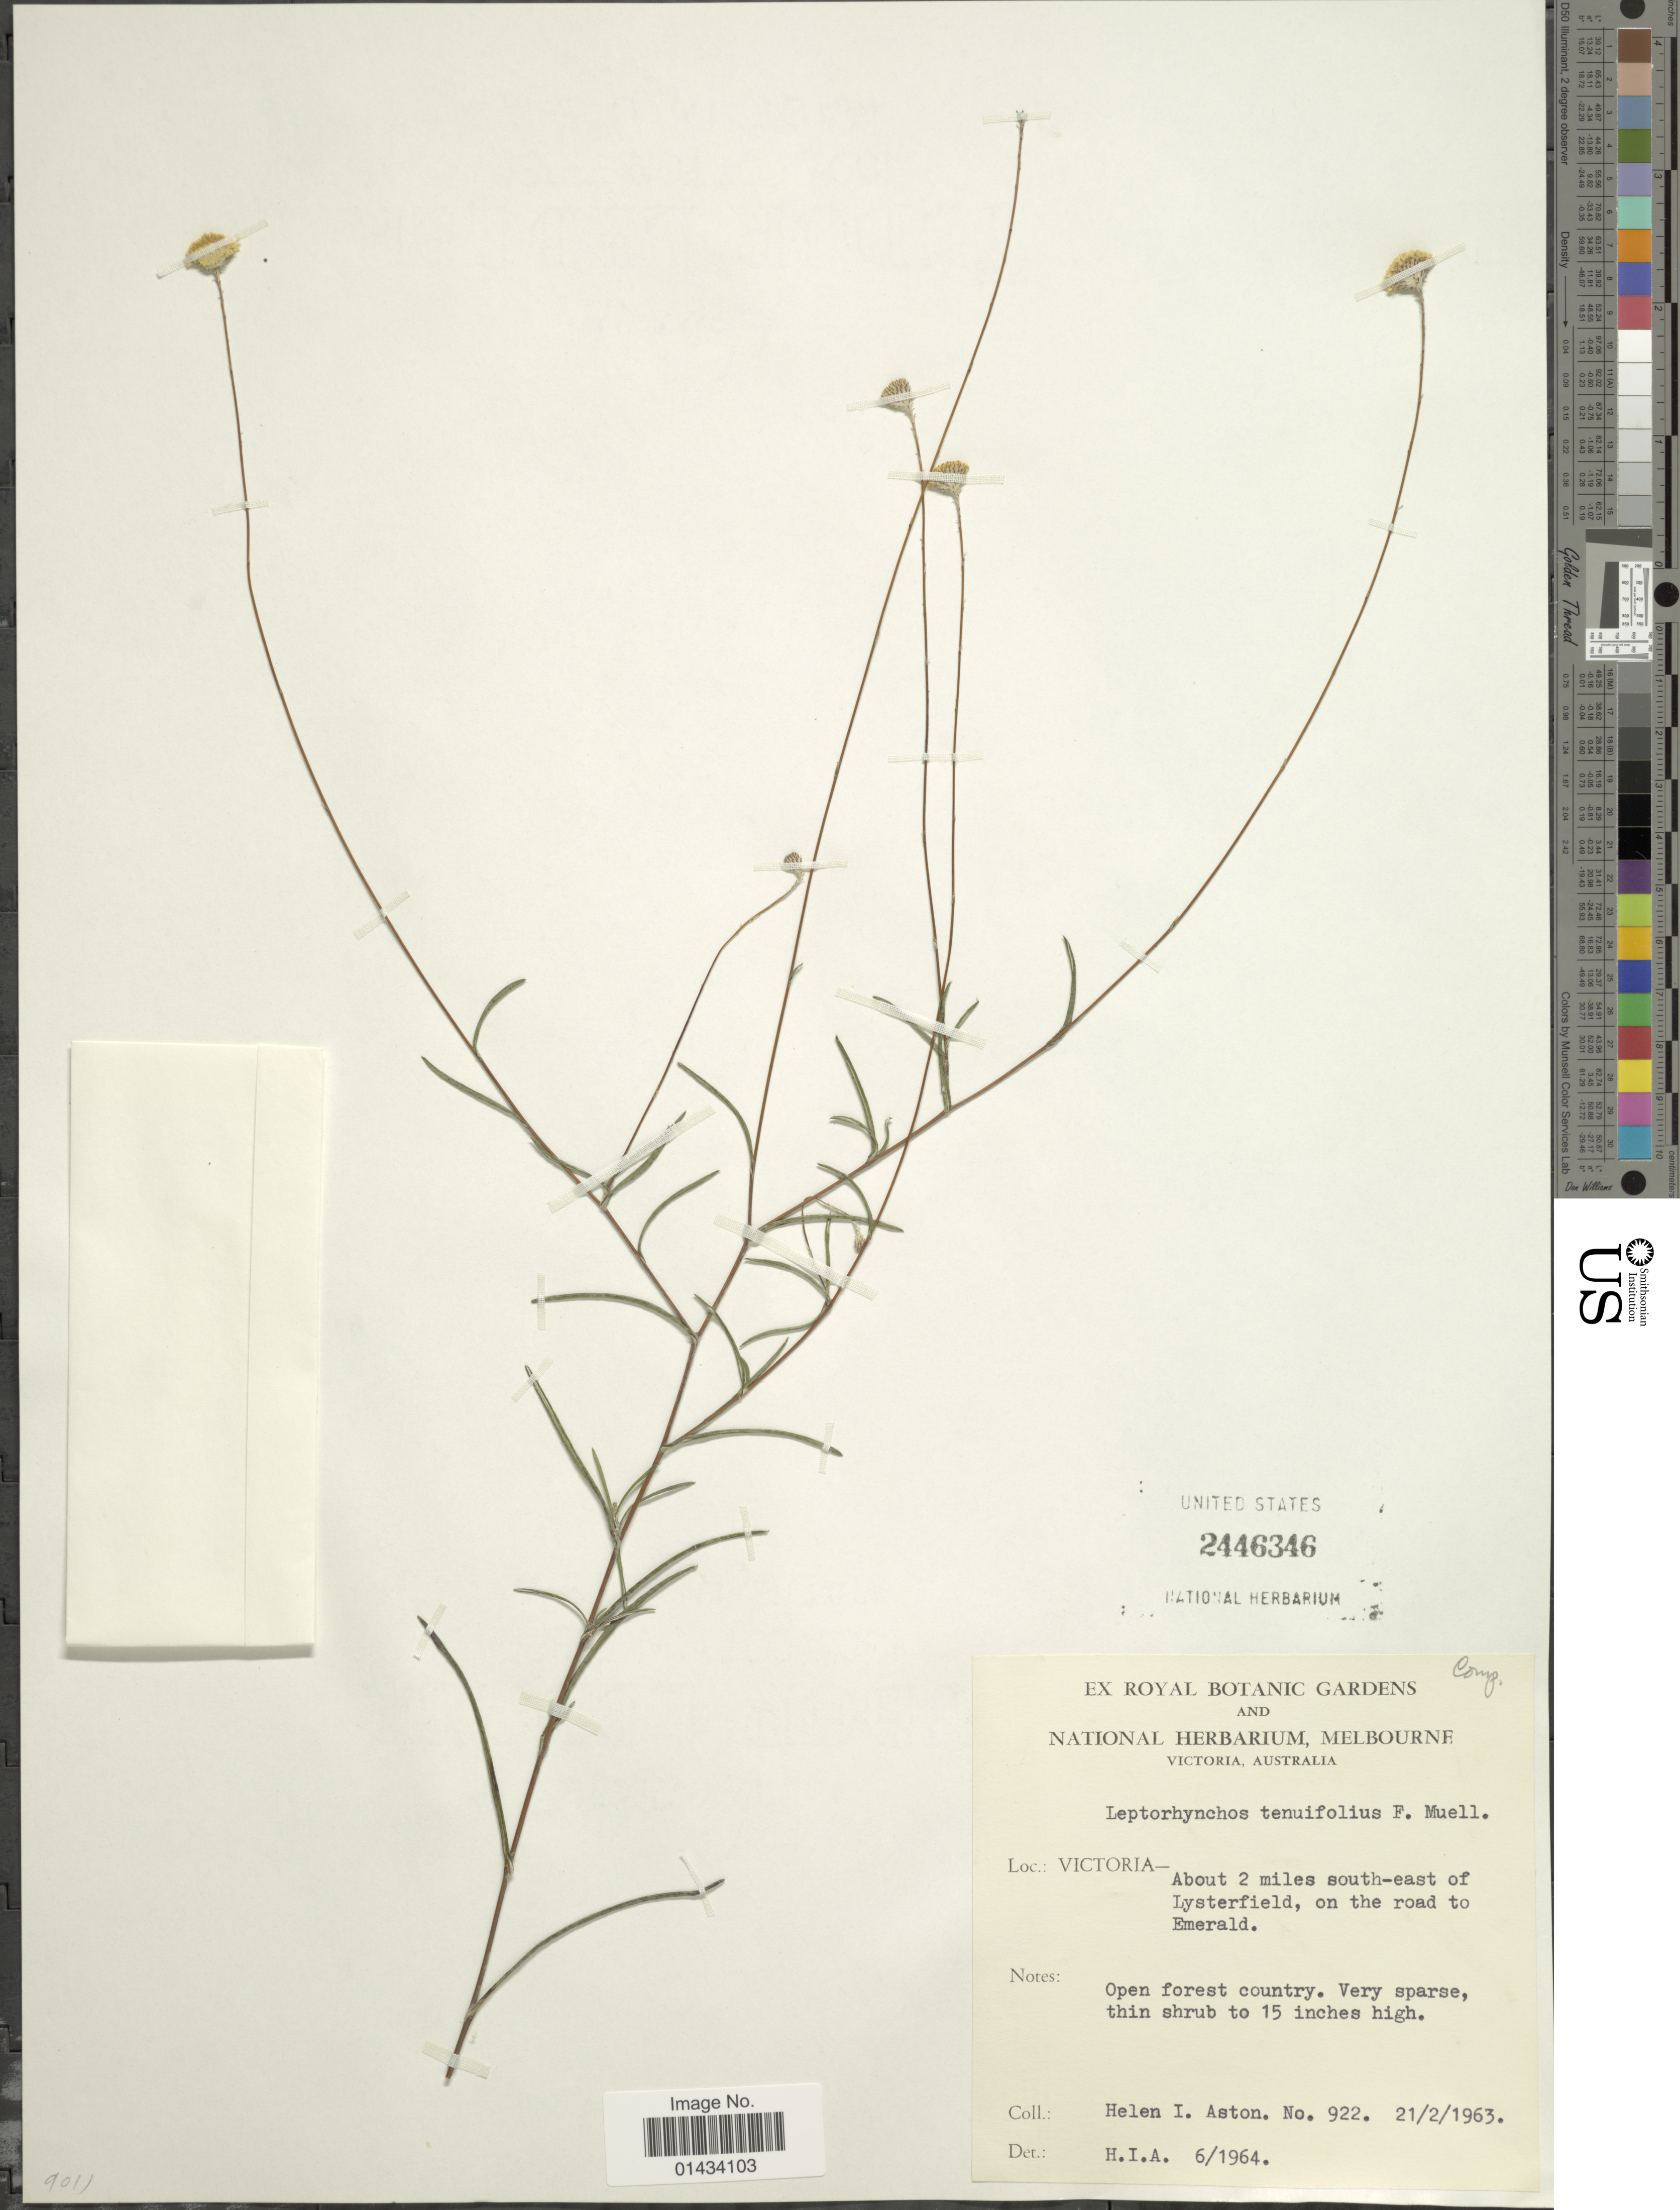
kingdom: Plantae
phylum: Tracheophyta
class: Magnoliopsida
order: Asterales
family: Asteraceae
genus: Leptorhynchos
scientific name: Leptorhynchos tenuifolius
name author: F. Muell.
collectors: H. I. Aston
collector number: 922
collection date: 1963-02-21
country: Australia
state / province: Victoria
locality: Victoria, about 2 miles south-east of Lysterfield, on the road to Emerald, open forest country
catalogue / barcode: US 2446346